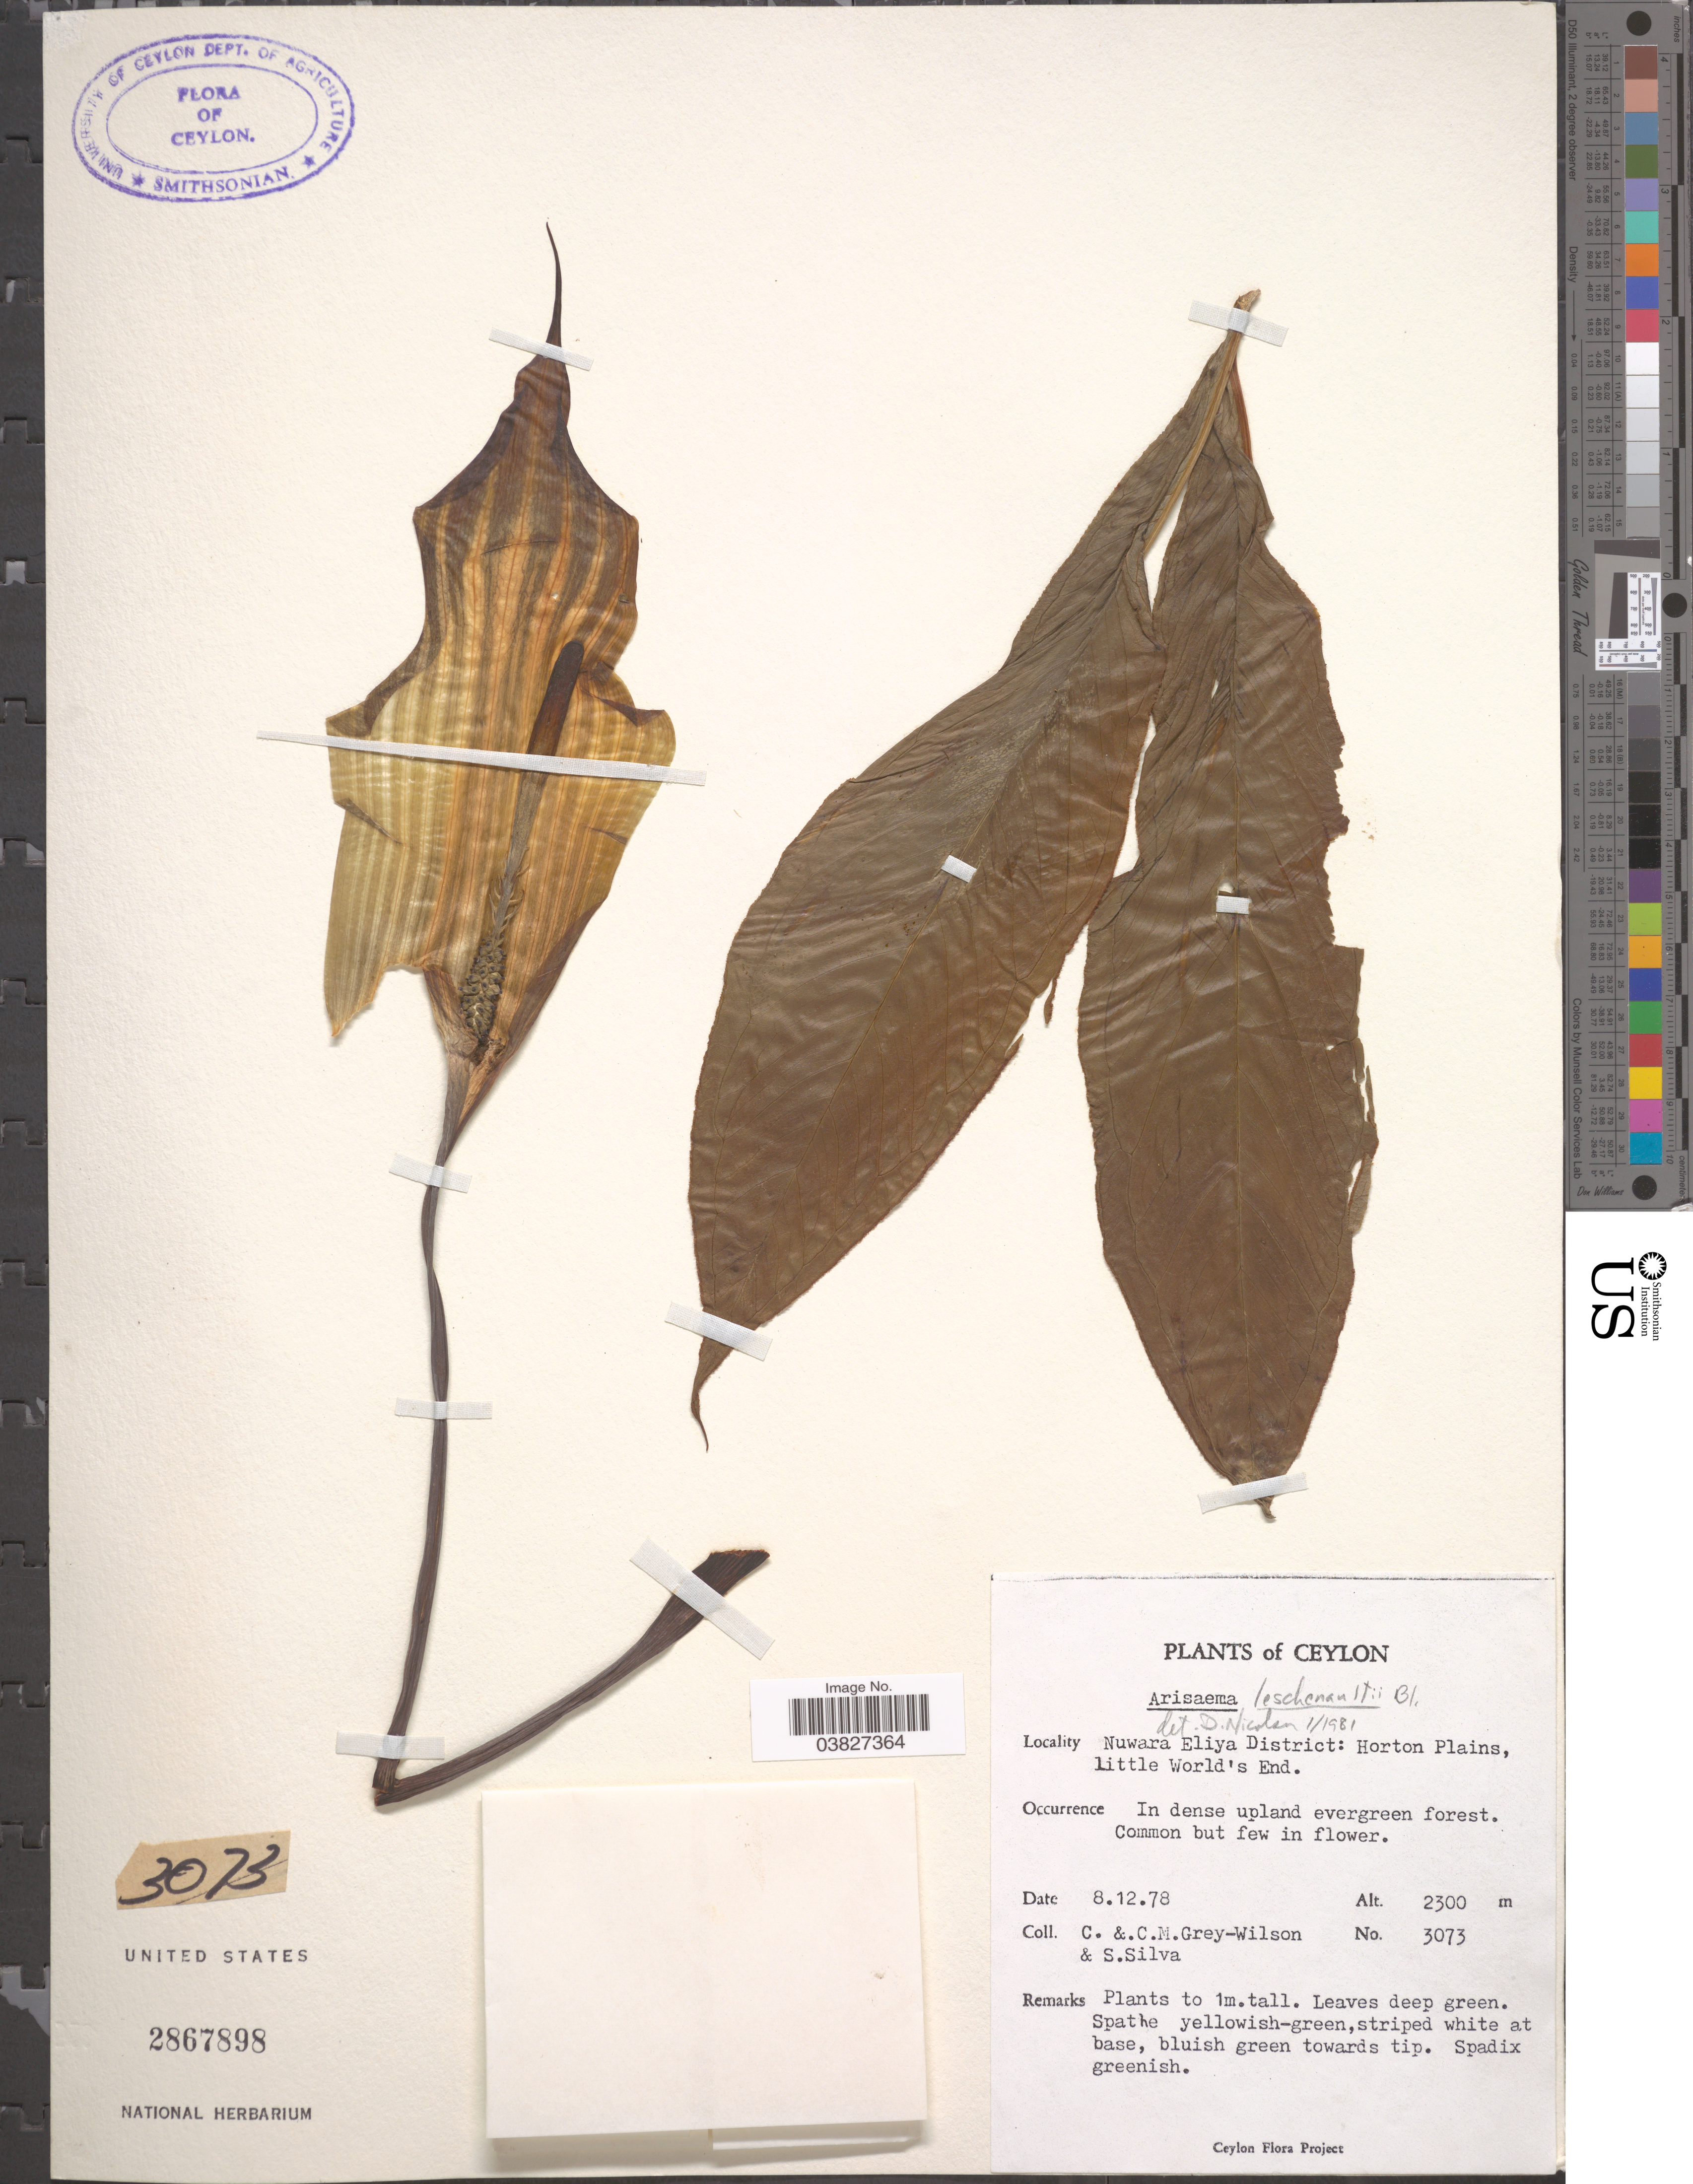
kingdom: Plantae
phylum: Tracheophyta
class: Liliopsida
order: Alismatales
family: Araceae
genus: Arisaema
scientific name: Arisaema leschenaultii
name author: Blume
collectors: C. Grey-Wilson & C. Grey-Wilson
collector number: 3073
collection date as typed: Transcribed d/m/y: 8/12/78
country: Sri Lanka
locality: Ceylon. Nuwara Eliya District: Horton Plains, Little World's End.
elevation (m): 2300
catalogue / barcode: US 2867898